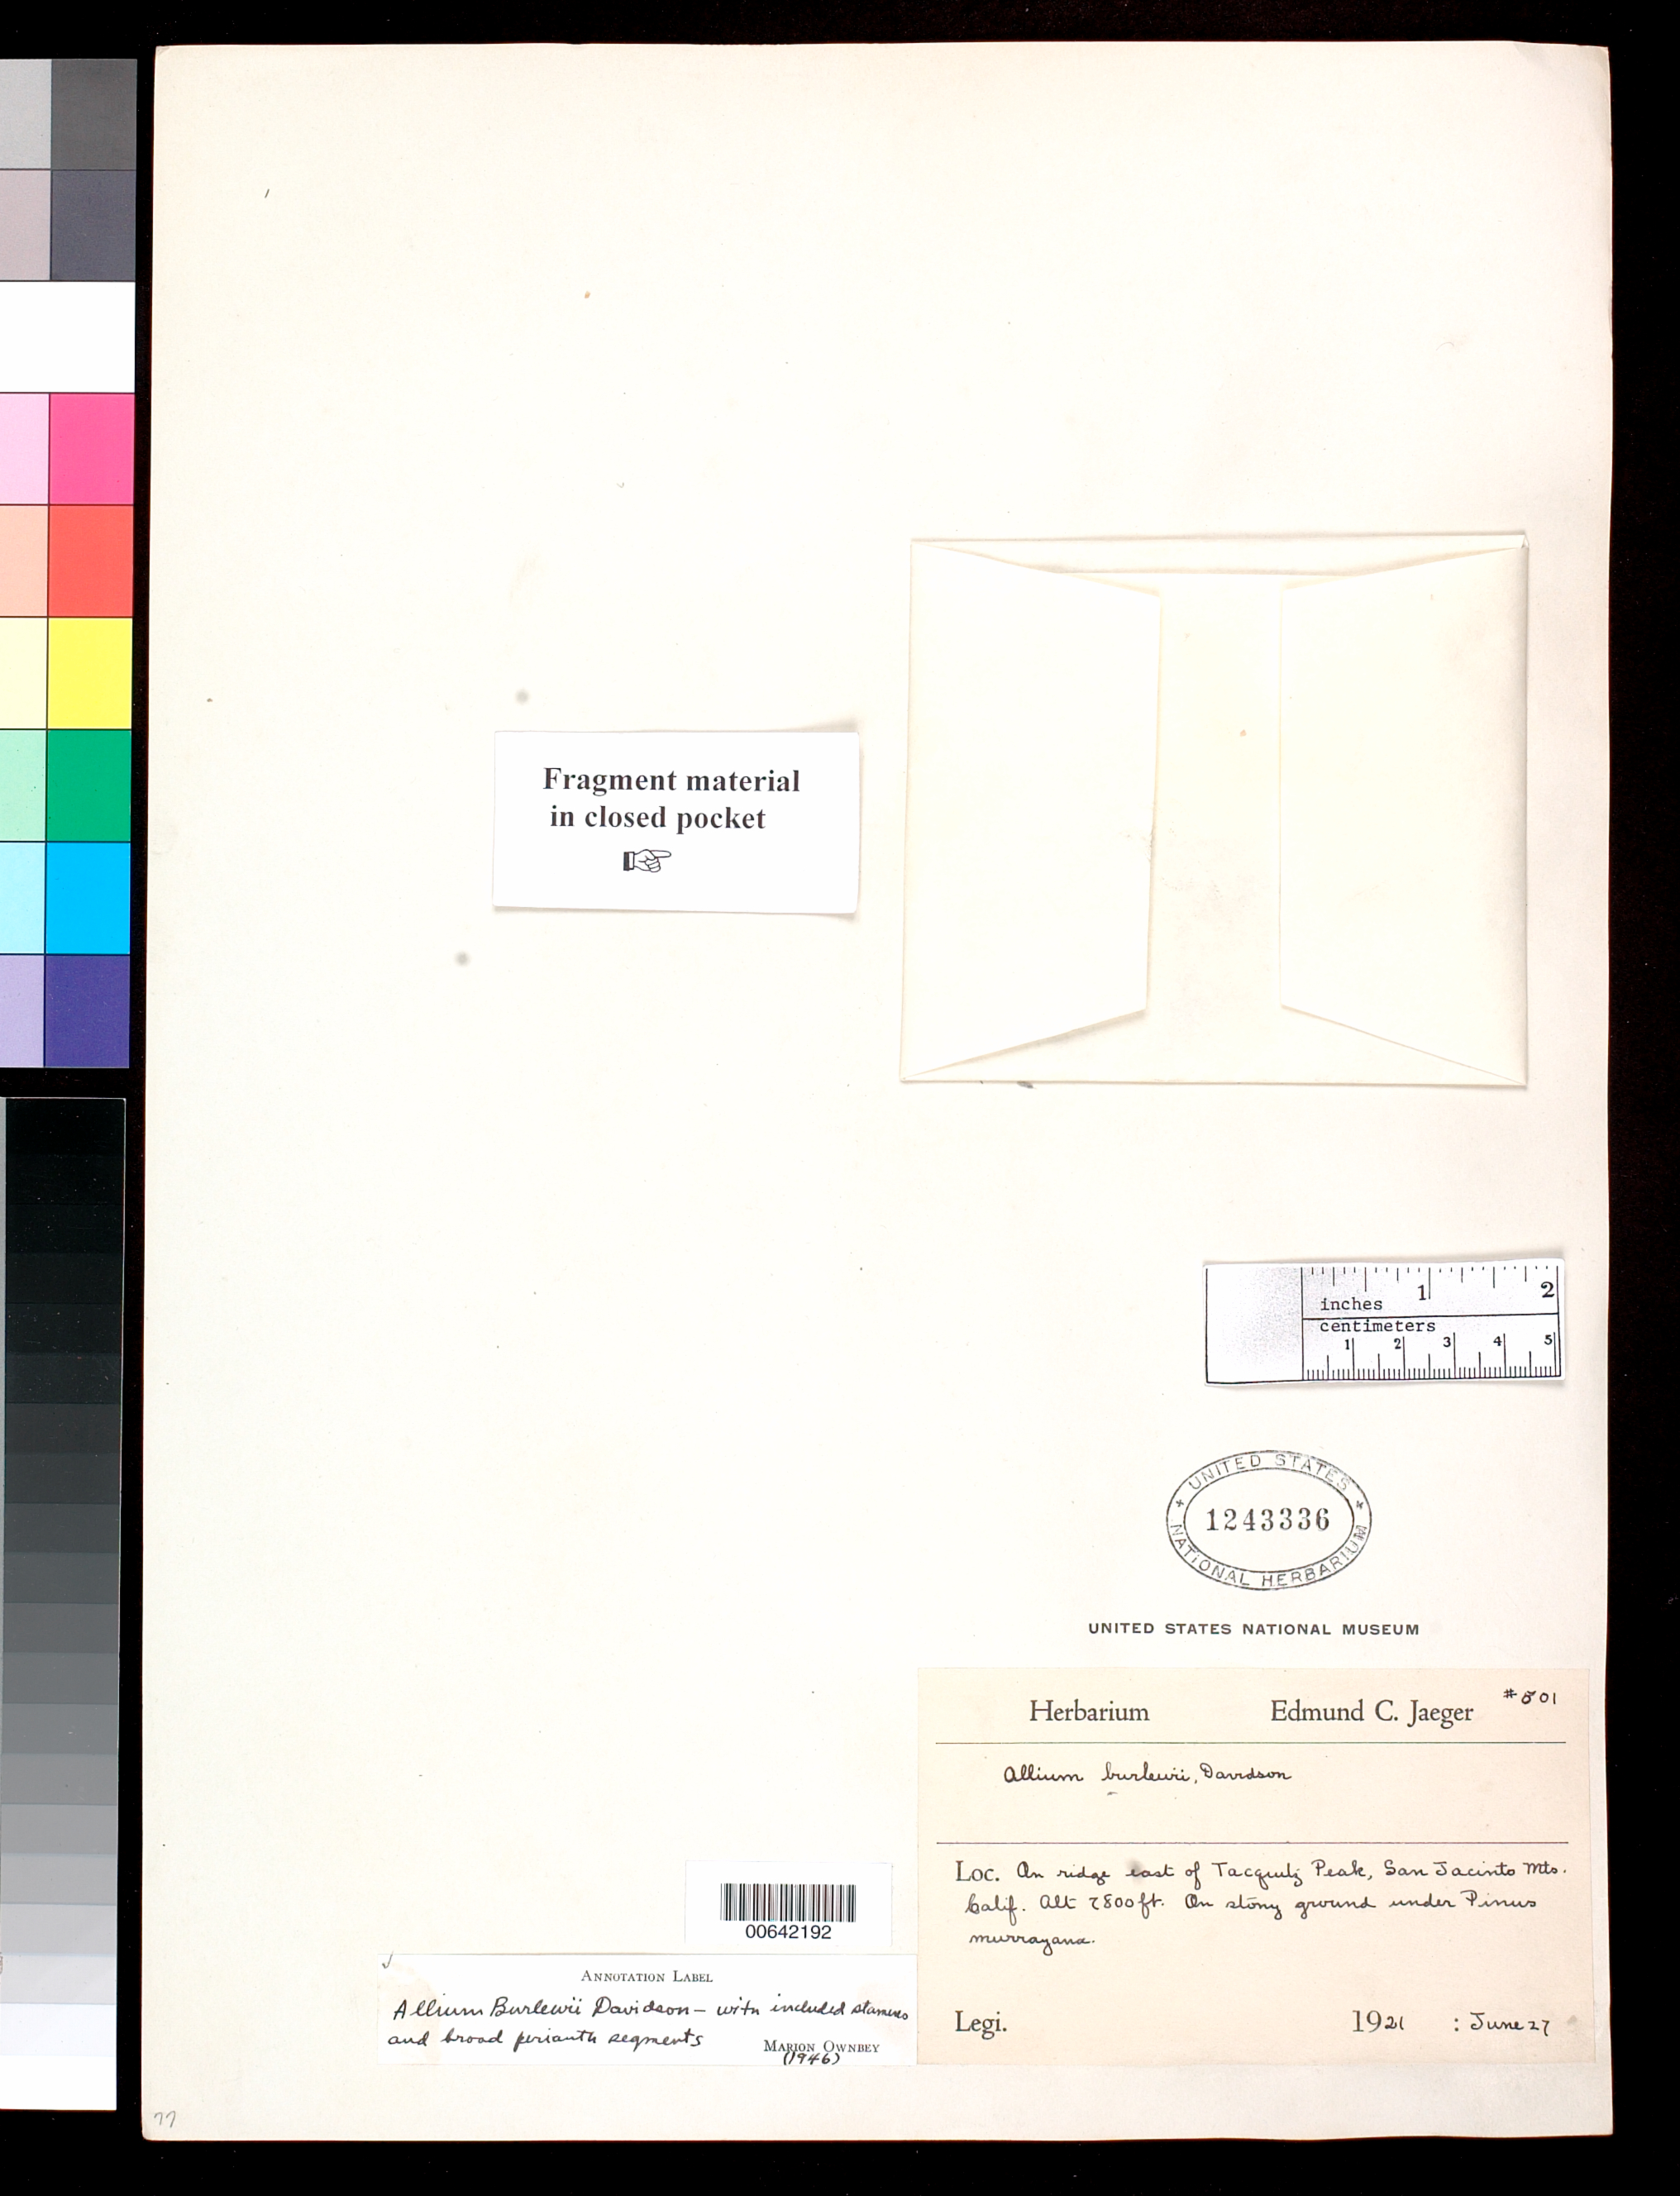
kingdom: Plantae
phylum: Tracheophyta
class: Liliopsida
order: Asparagales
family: Amaryllidaceae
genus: Allium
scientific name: Allium burlewii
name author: Davidson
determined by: Ownbey, F. Marion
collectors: E. Jaeger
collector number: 501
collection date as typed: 27 Jun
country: United States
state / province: California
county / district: Riverside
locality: on ridge East of Tacqiutz Peak, San Jacinto Mts.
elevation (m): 853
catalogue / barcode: US 1243336